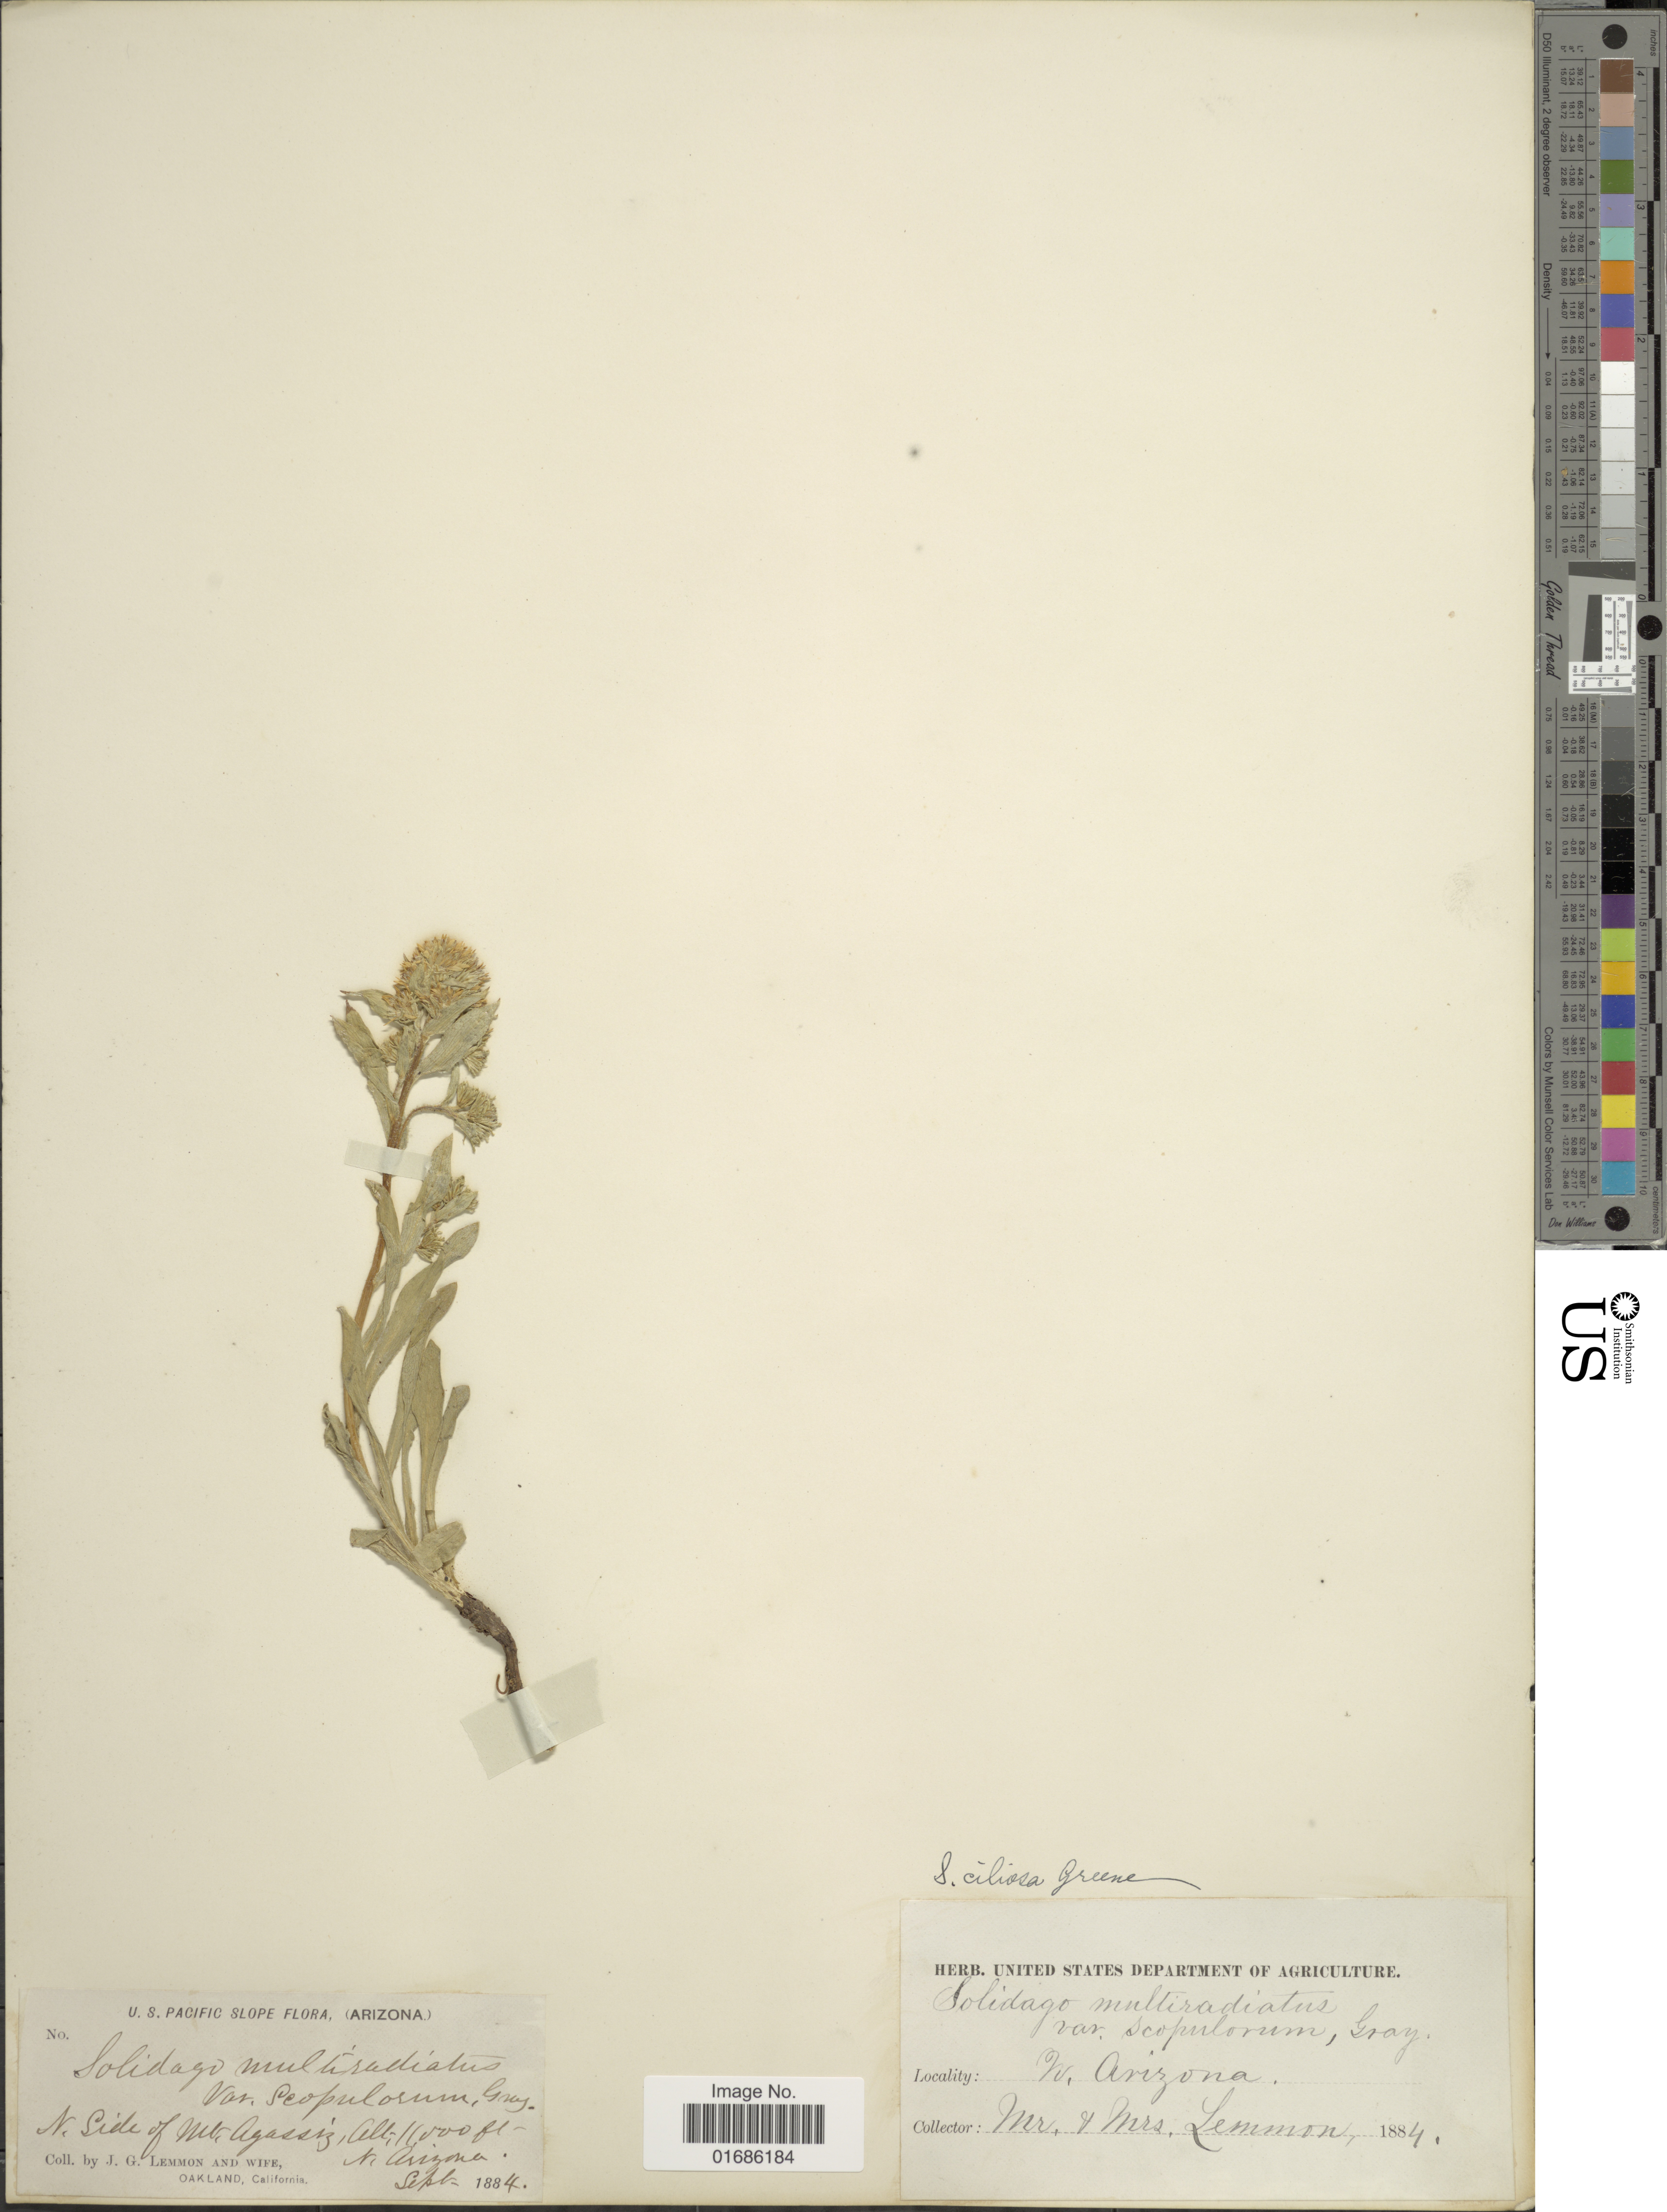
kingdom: Plantae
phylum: Tracheophyta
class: Magnoliopsida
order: Asterales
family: Asteraceae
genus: Solidago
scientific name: Solidago ciliosa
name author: Greene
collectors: J. Lemmon & Mrs. J. G. Lemmon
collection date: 1884-09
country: United States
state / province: Arizona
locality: U.S. Pacific slope, N. side of Mt. Agassis, N. Arizona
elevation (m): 3353